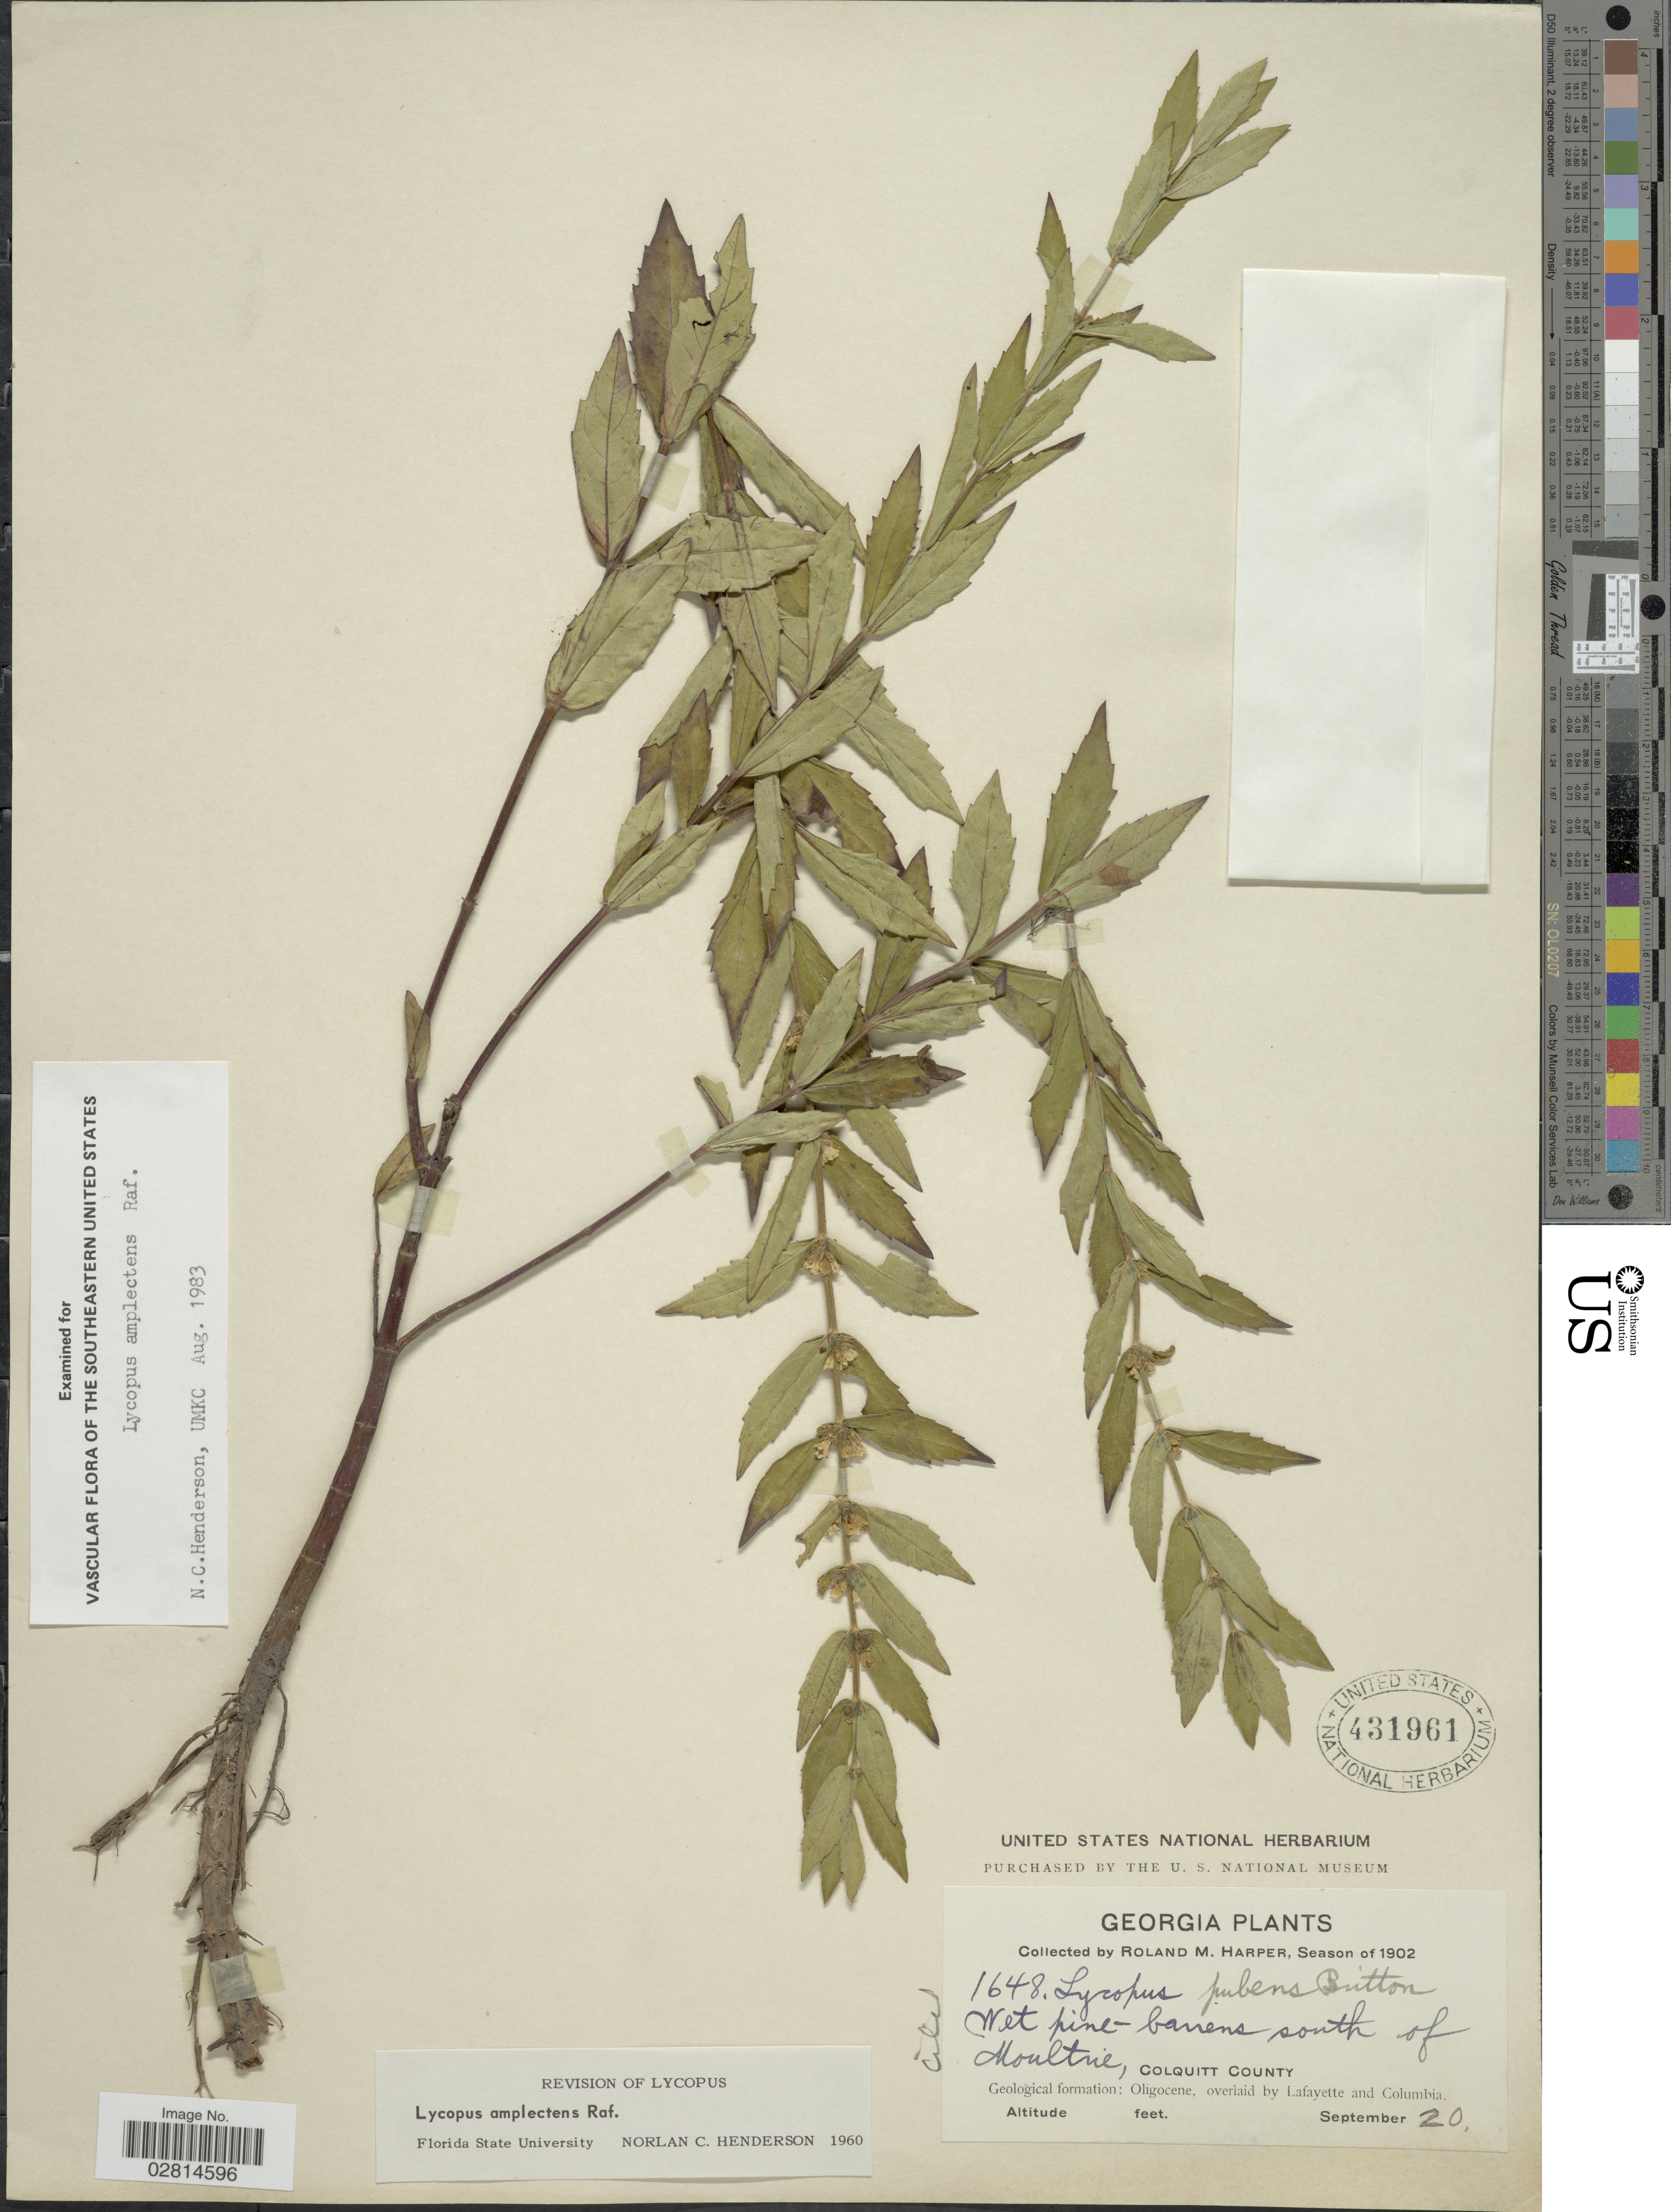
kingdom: Plantae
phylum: Tracheophyta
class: Magnoliopsida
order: Lamiales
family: Lamiaceae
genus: Lycopus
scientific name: Lycopus amplectens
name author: Raf.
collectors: R. M. Harper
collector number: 1648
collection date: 1902-09-20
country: United States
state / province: Georgia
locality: Wet pine-barrens south of Moultrie, Colquitt County. Geological formation: Oligocene, overlaid by Lafayette and Columbia.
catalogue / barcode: US 431961